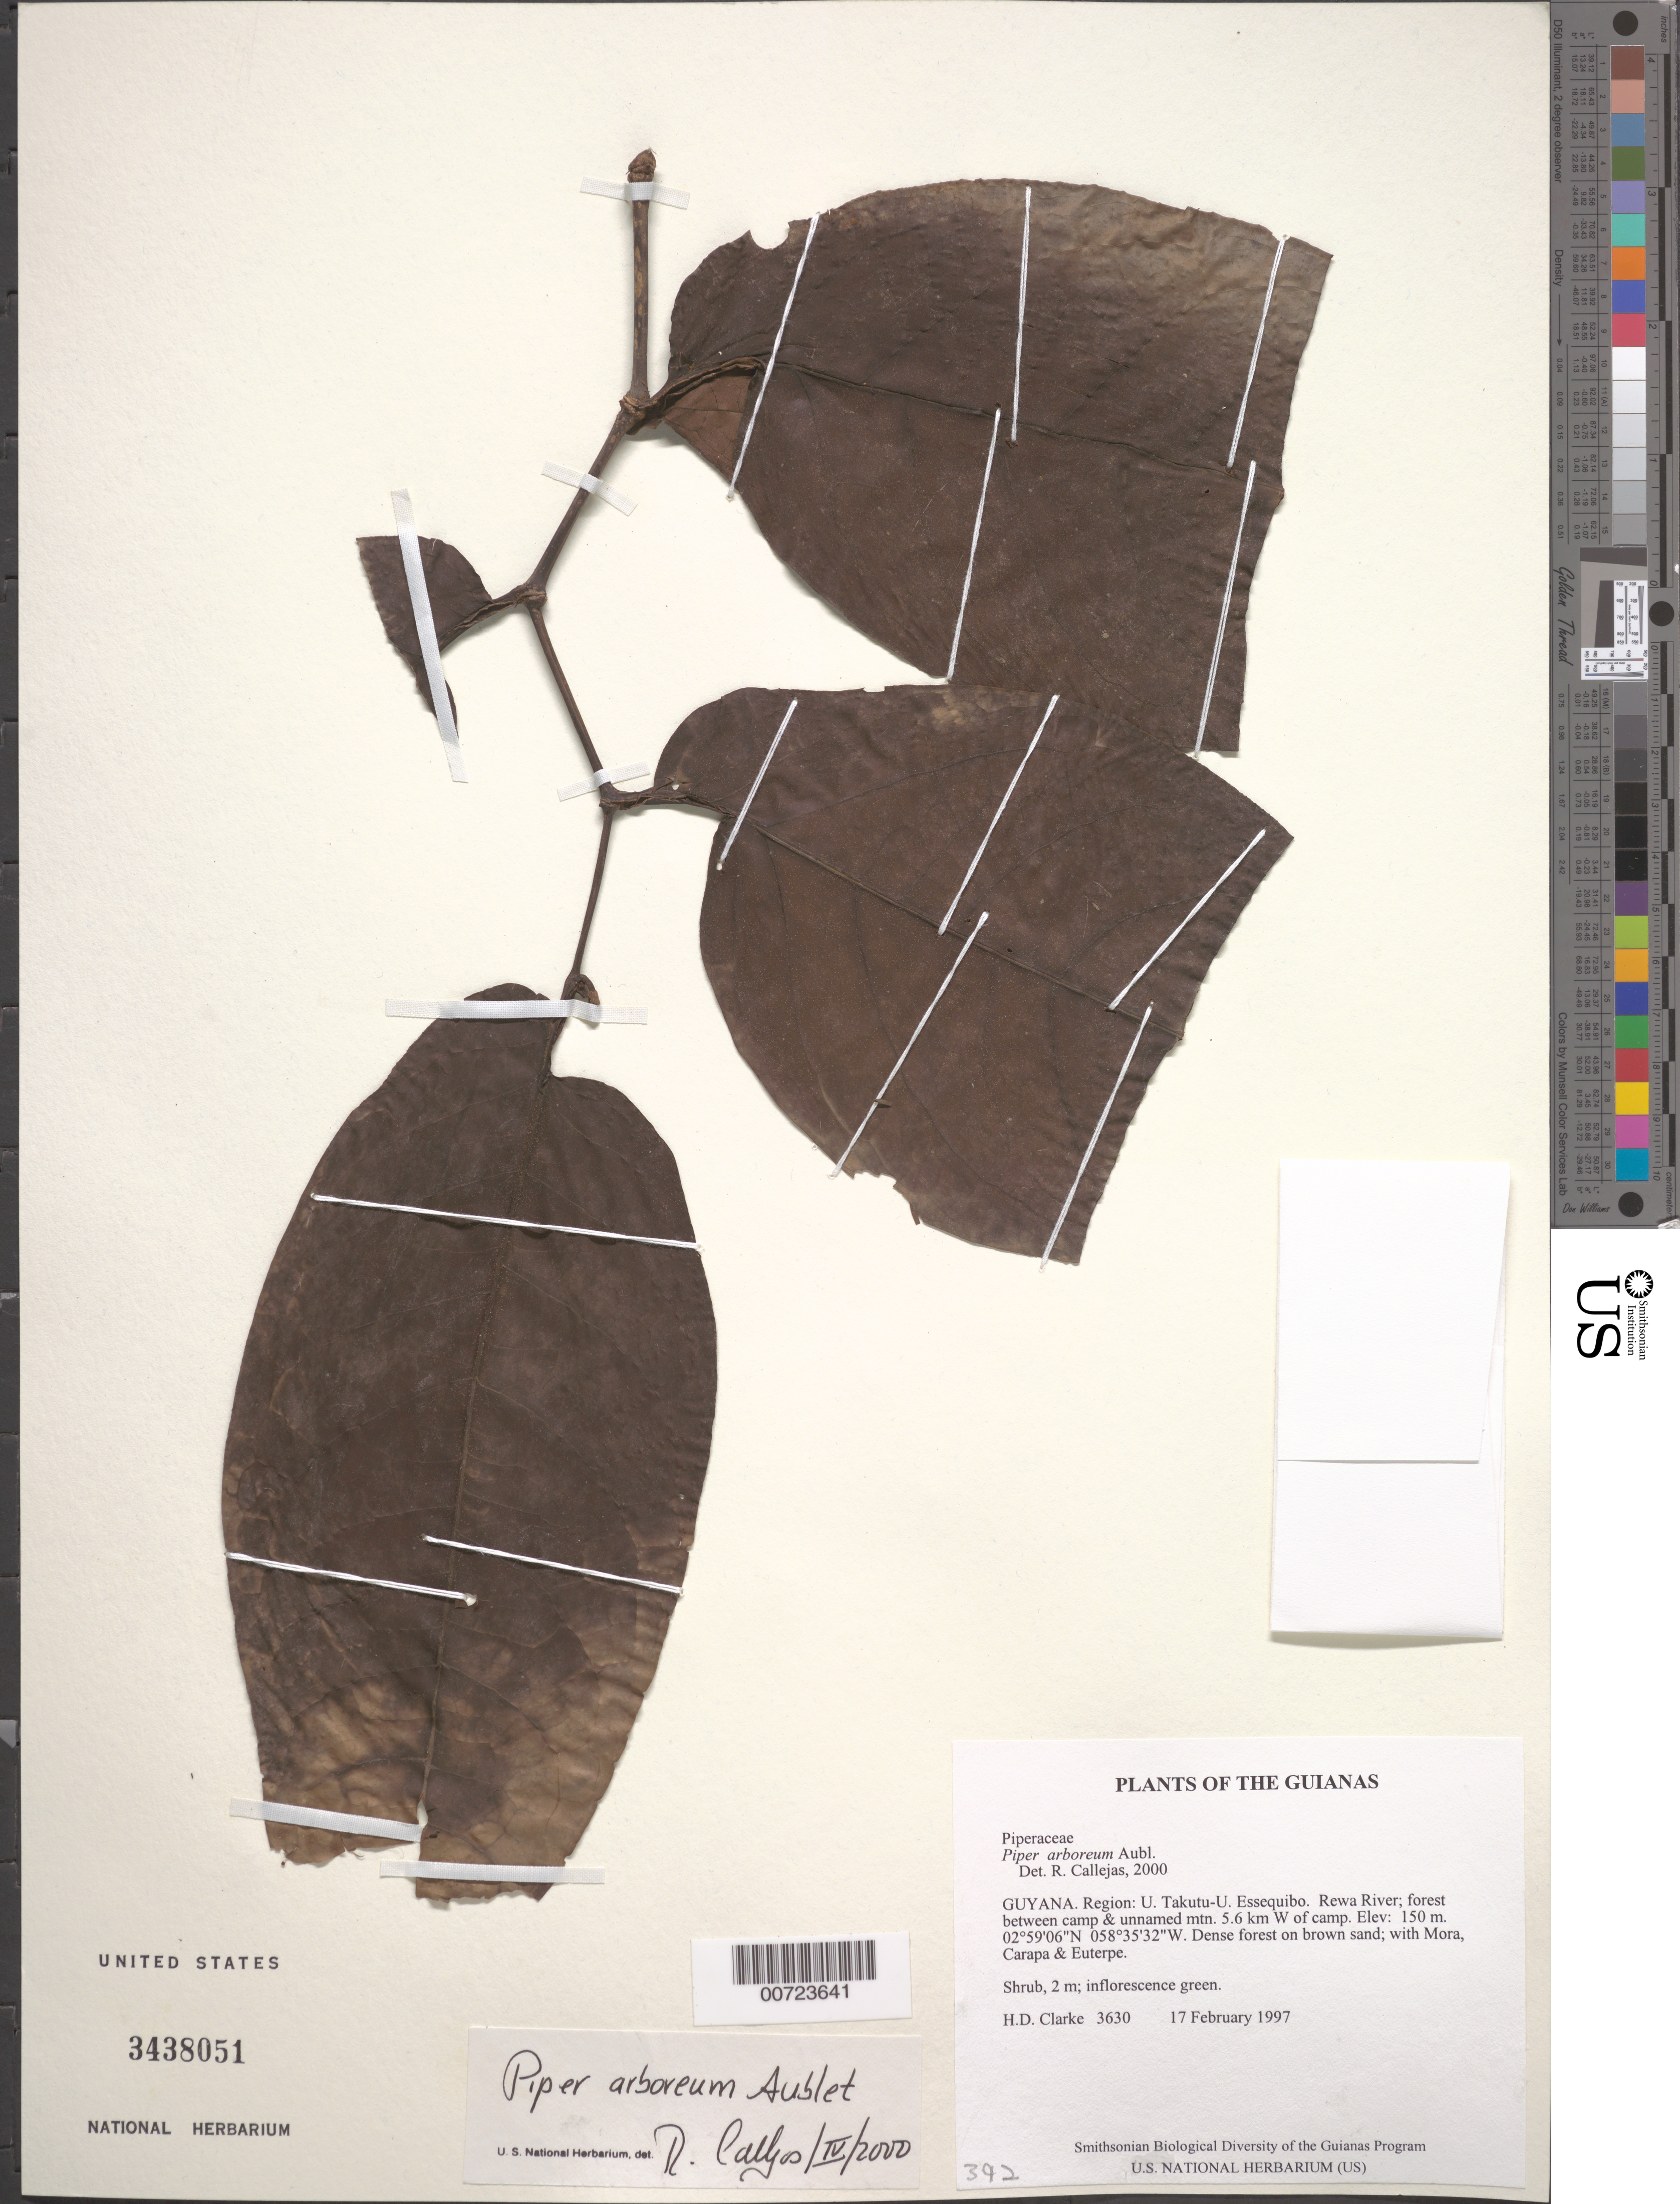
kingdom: Plantae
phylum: Tracheophyta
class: Magnoliopsida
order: Piperales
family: Piperaceae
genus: Piper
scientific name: Piper arboreum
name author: Aubl.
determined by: Callejas, Ricardo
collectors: H. D. Clarke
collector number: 3630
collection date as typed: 17 February 1997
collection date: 1997-02-17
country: Guyana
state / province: U. Takutu-U. Essequibo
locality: Rewa River; forest between camp & unnamed mtn. 5.6 km W of camp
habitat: Dense forest on brown sand; with Mora, Carapa & Euterpe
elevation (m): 150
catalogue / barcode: US 3438051